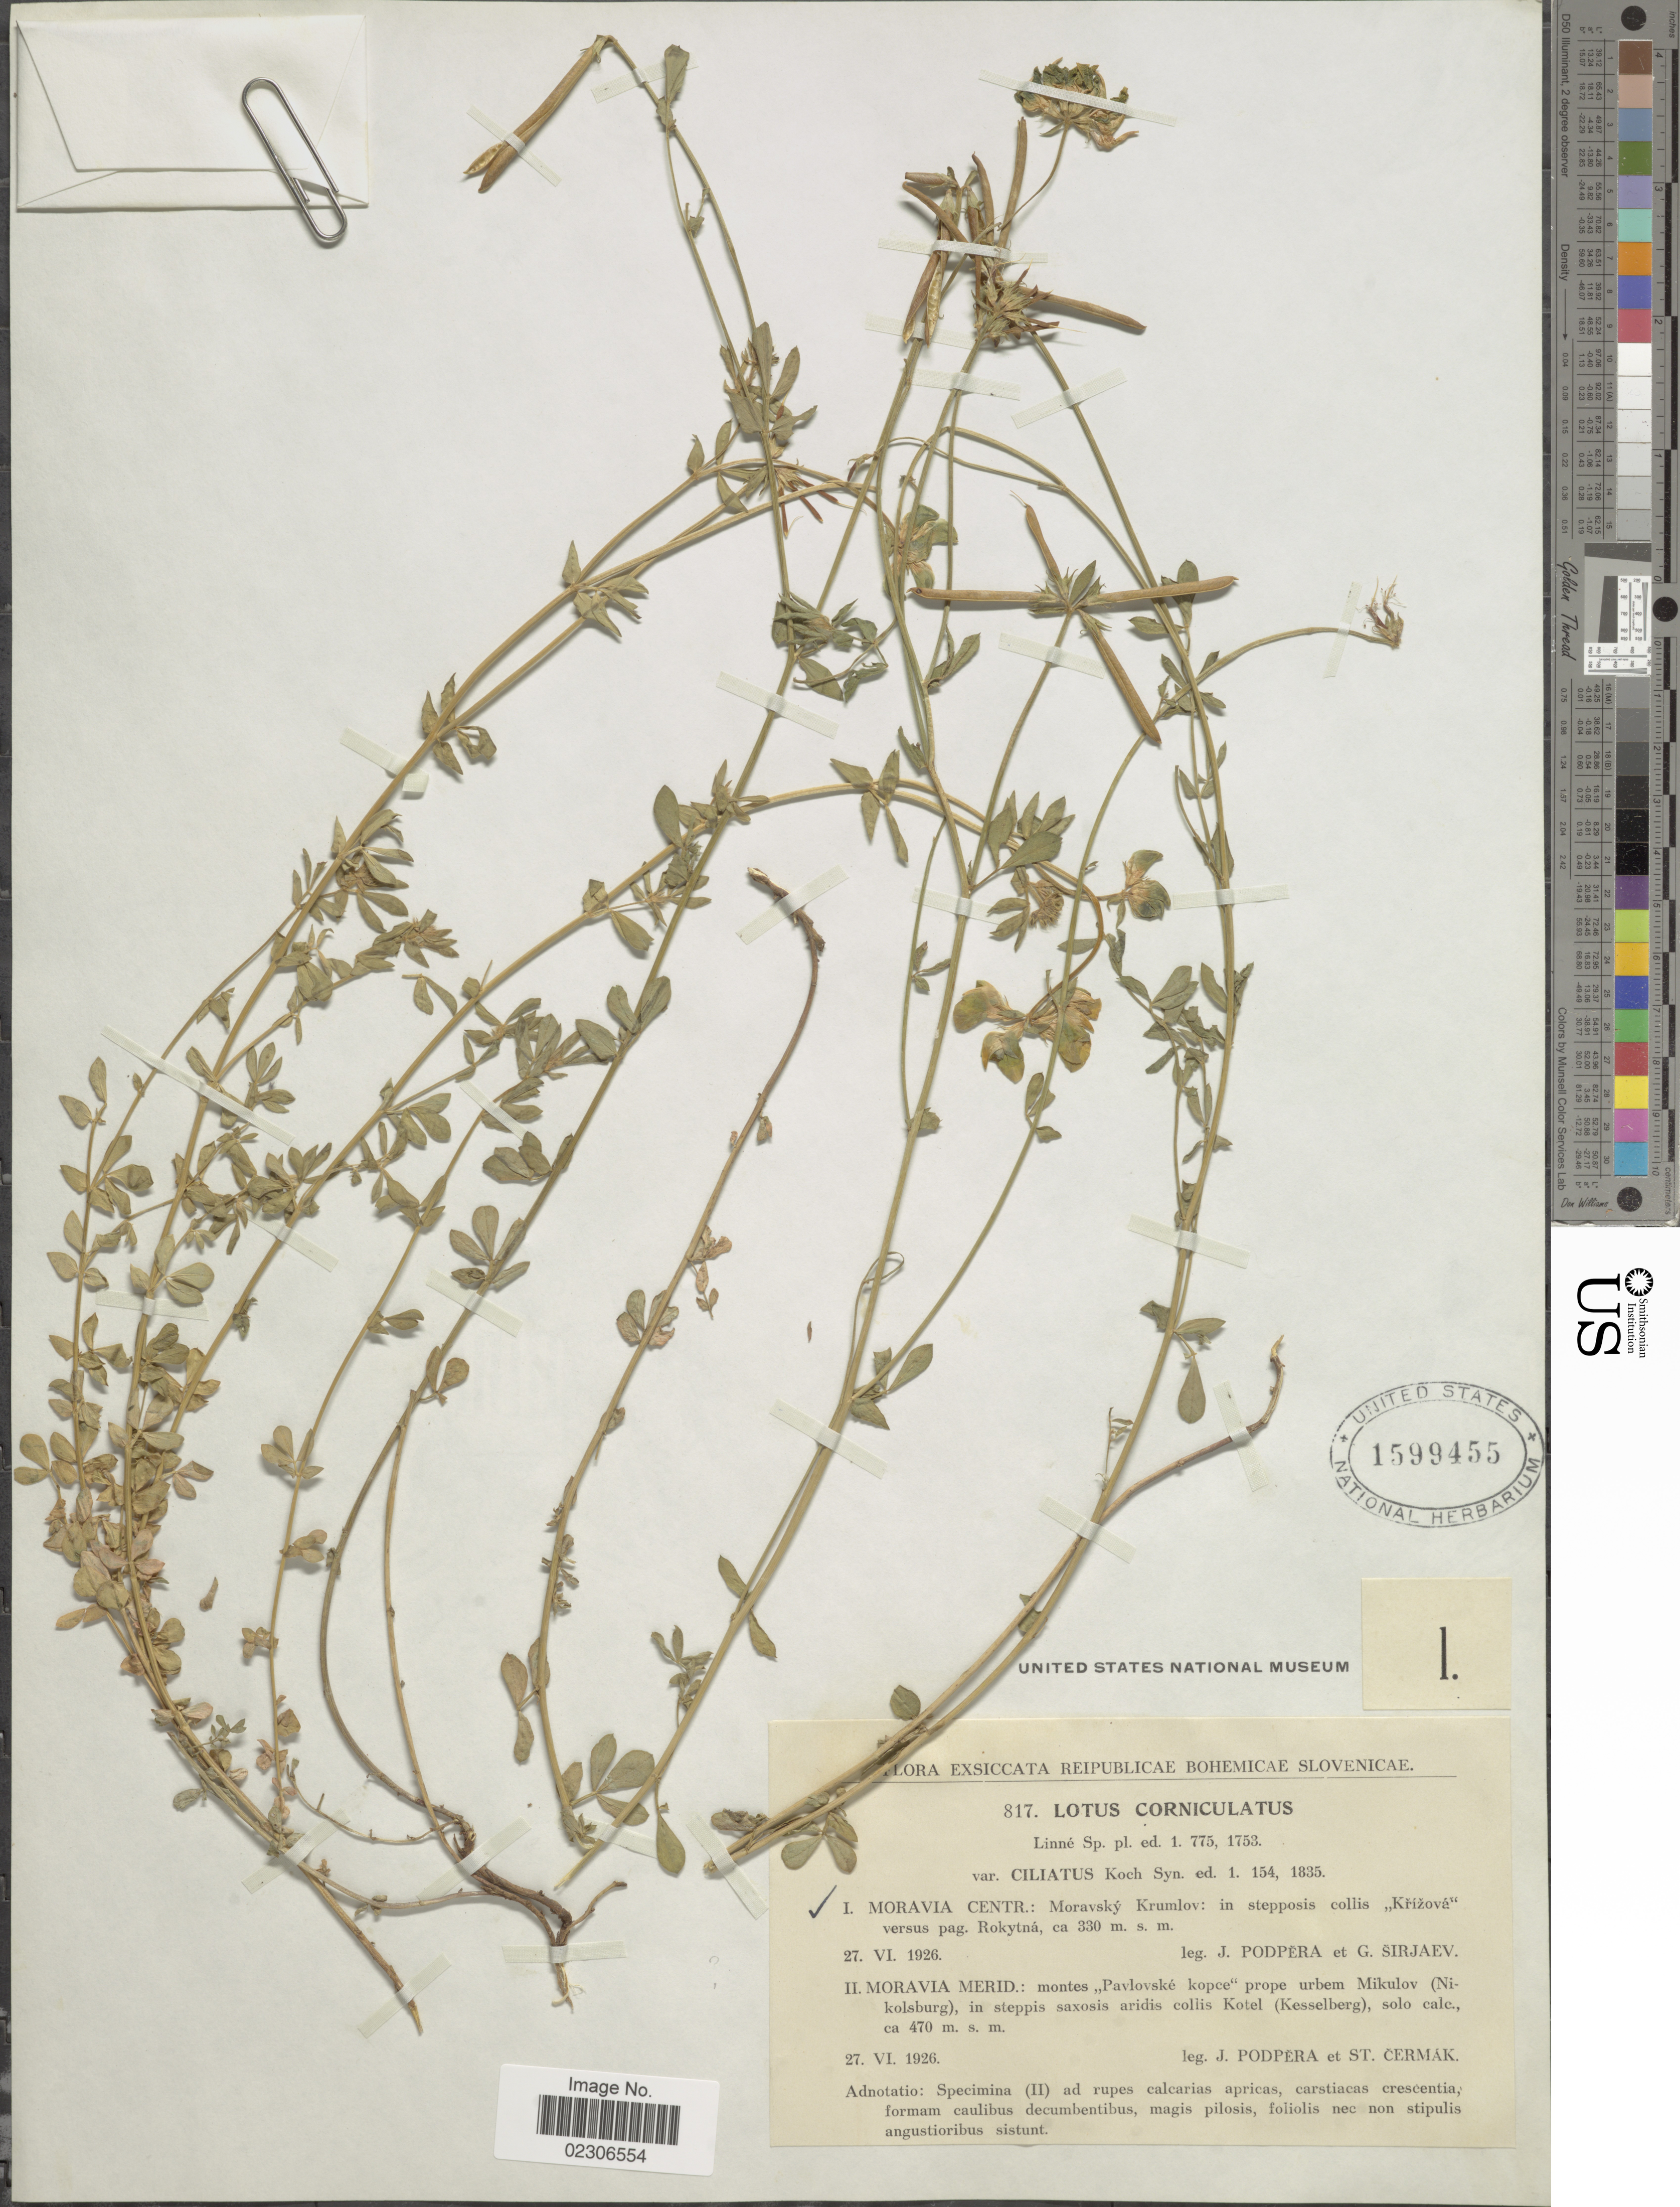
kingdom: Plantae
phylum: Tracheophyta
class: Magnoliopsida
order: Fabales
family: Fabaceae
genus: Lotus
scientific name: Lotus corniculatus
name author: L.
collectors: J. Podpera & G. Širjaev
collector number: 817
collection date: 1926-06-27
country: Czechia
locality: Reipublicae Bohemicae Slovenicae. Moravia Centr.: Moravsky Krumlov: in stepposis collis Krizové versus pag. Rokytná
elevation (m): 330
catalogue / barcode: US 1599455